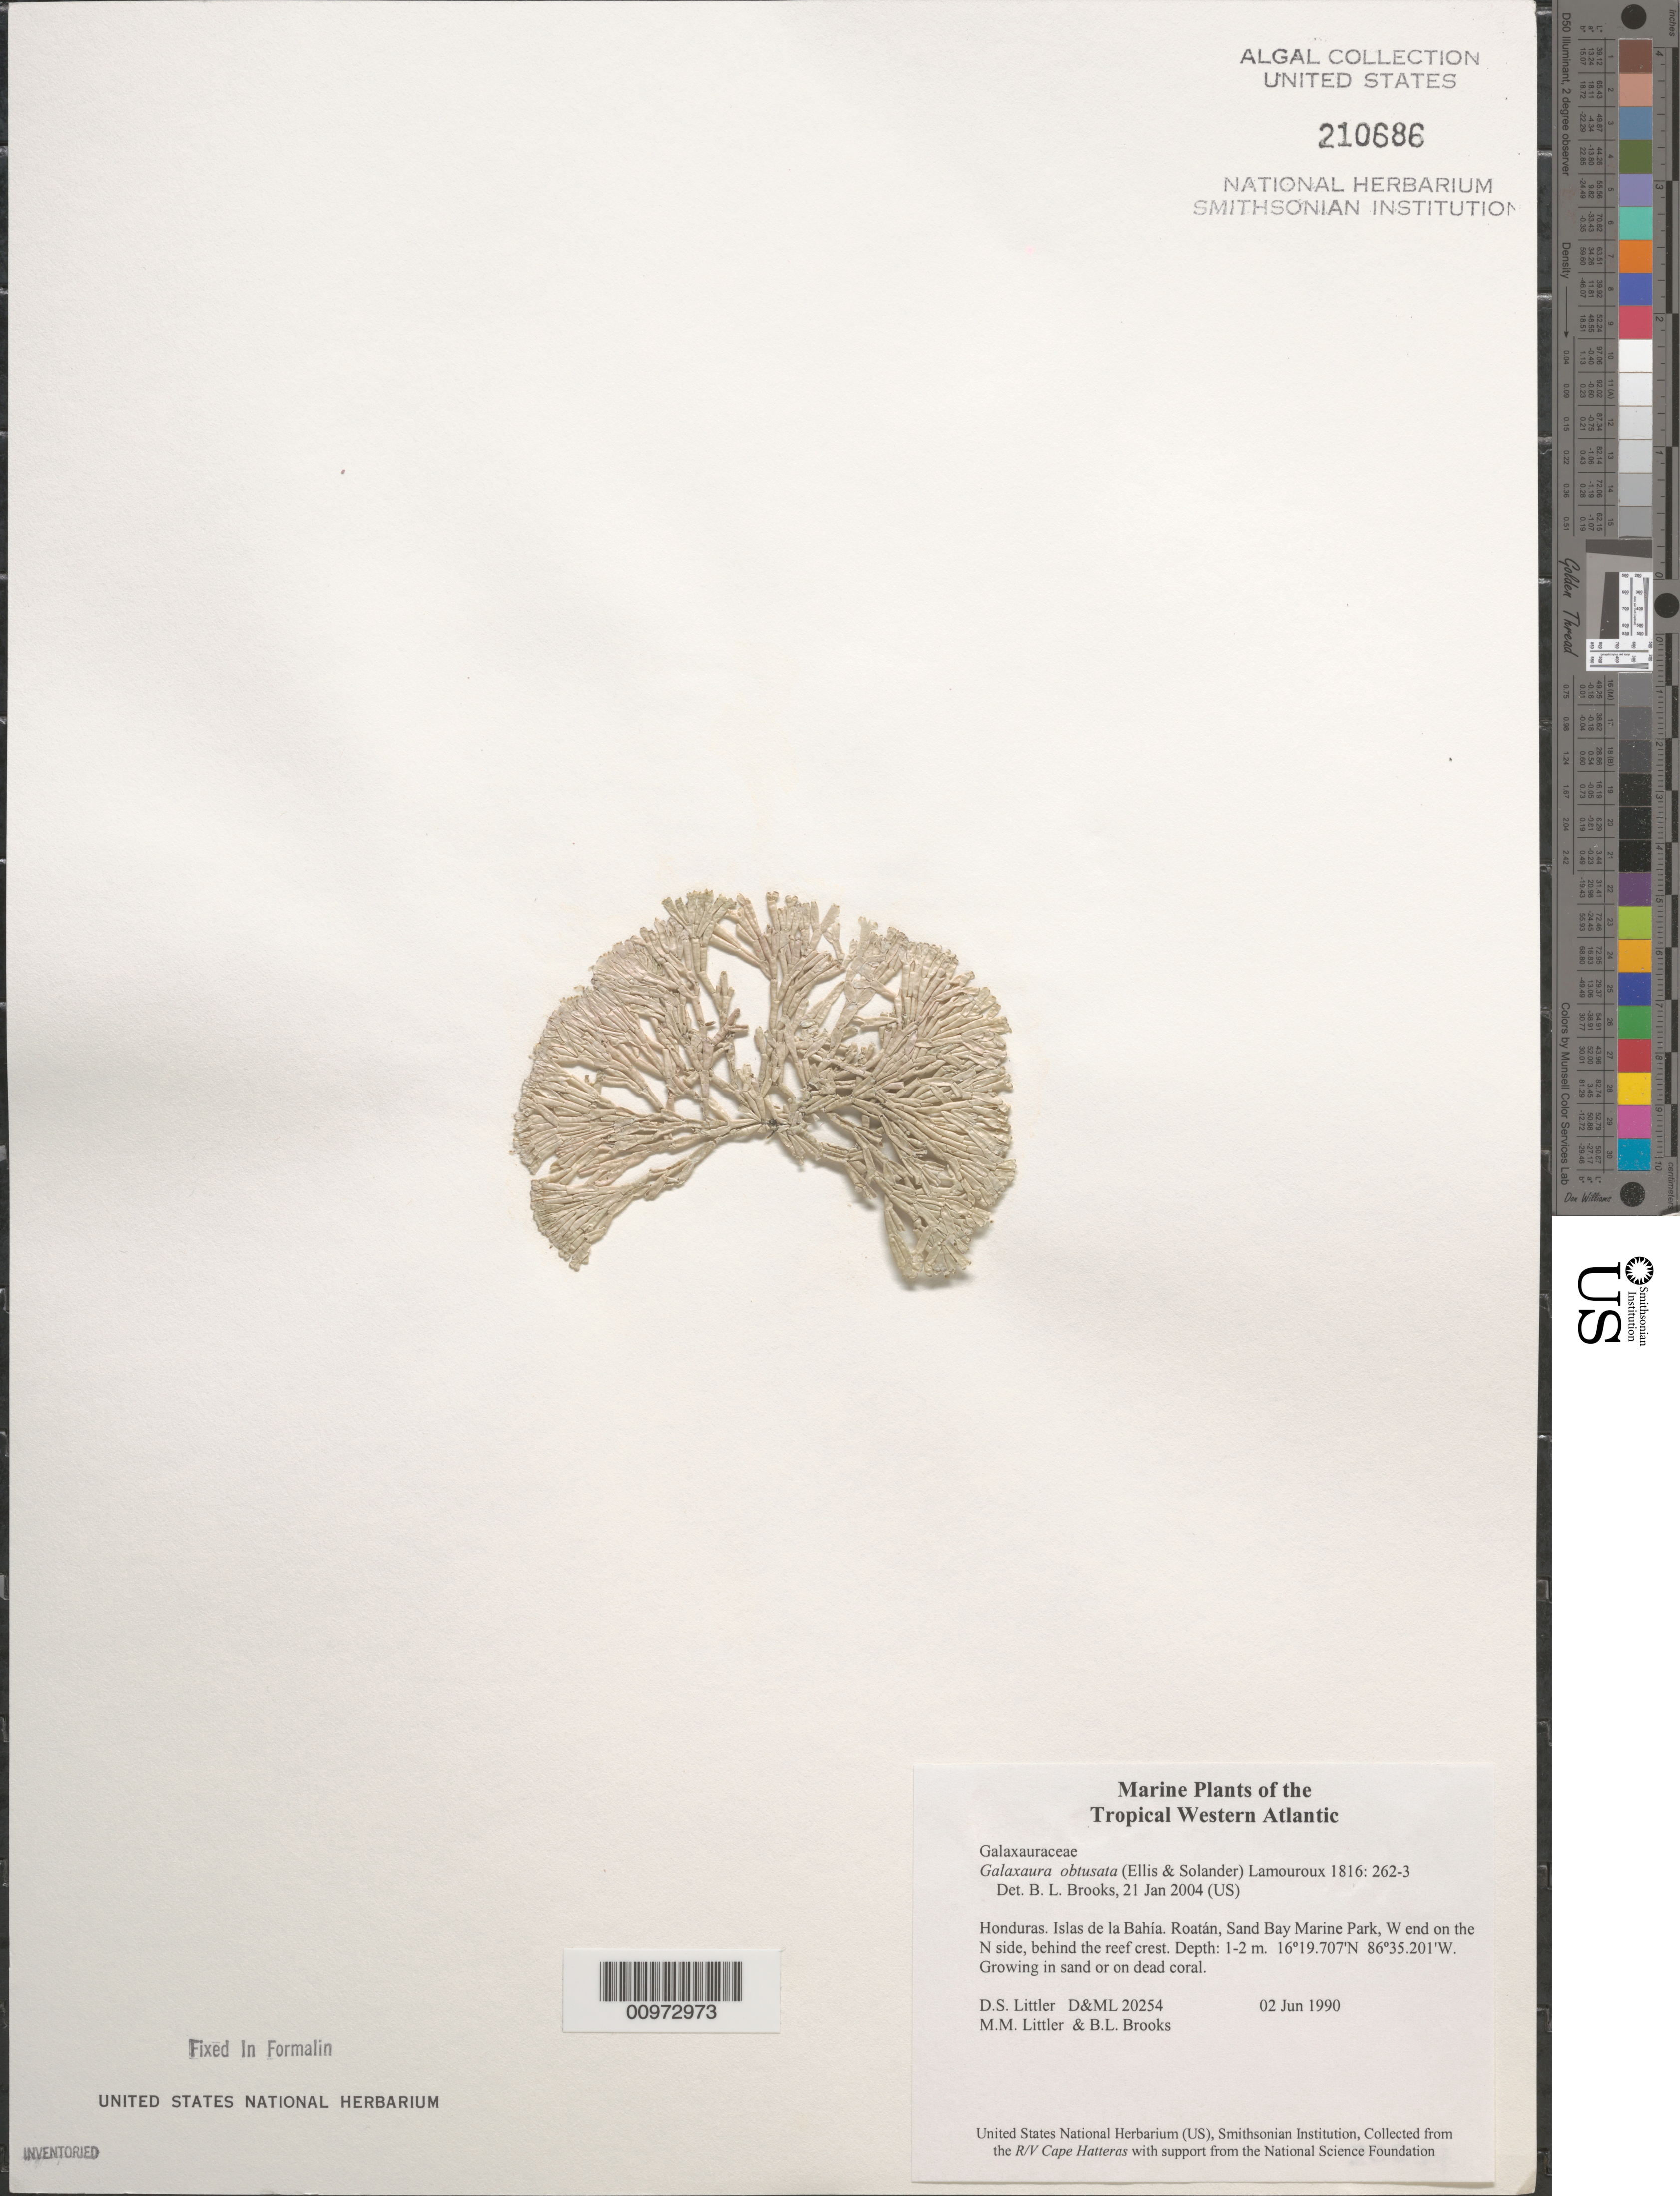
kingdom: Plantae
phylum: Rhodophyta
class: Florideophyceae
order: Nemaliales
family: Galaxauraceae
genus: Dichotomaria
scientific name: Dichotomaria obtusata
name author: (Ellis & Sol.) Lam.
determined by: Algae name updating Project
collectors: D. S. Littler, M. M. Littler & B. Brooks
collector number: D&ML 20254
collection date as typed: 02 Jun 1990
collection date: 1990-06-02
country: Honduras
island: Roatan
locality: Sand Bay Marine Park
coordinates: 16 19.707'N, 86 35.201'W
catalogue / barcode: US 210686